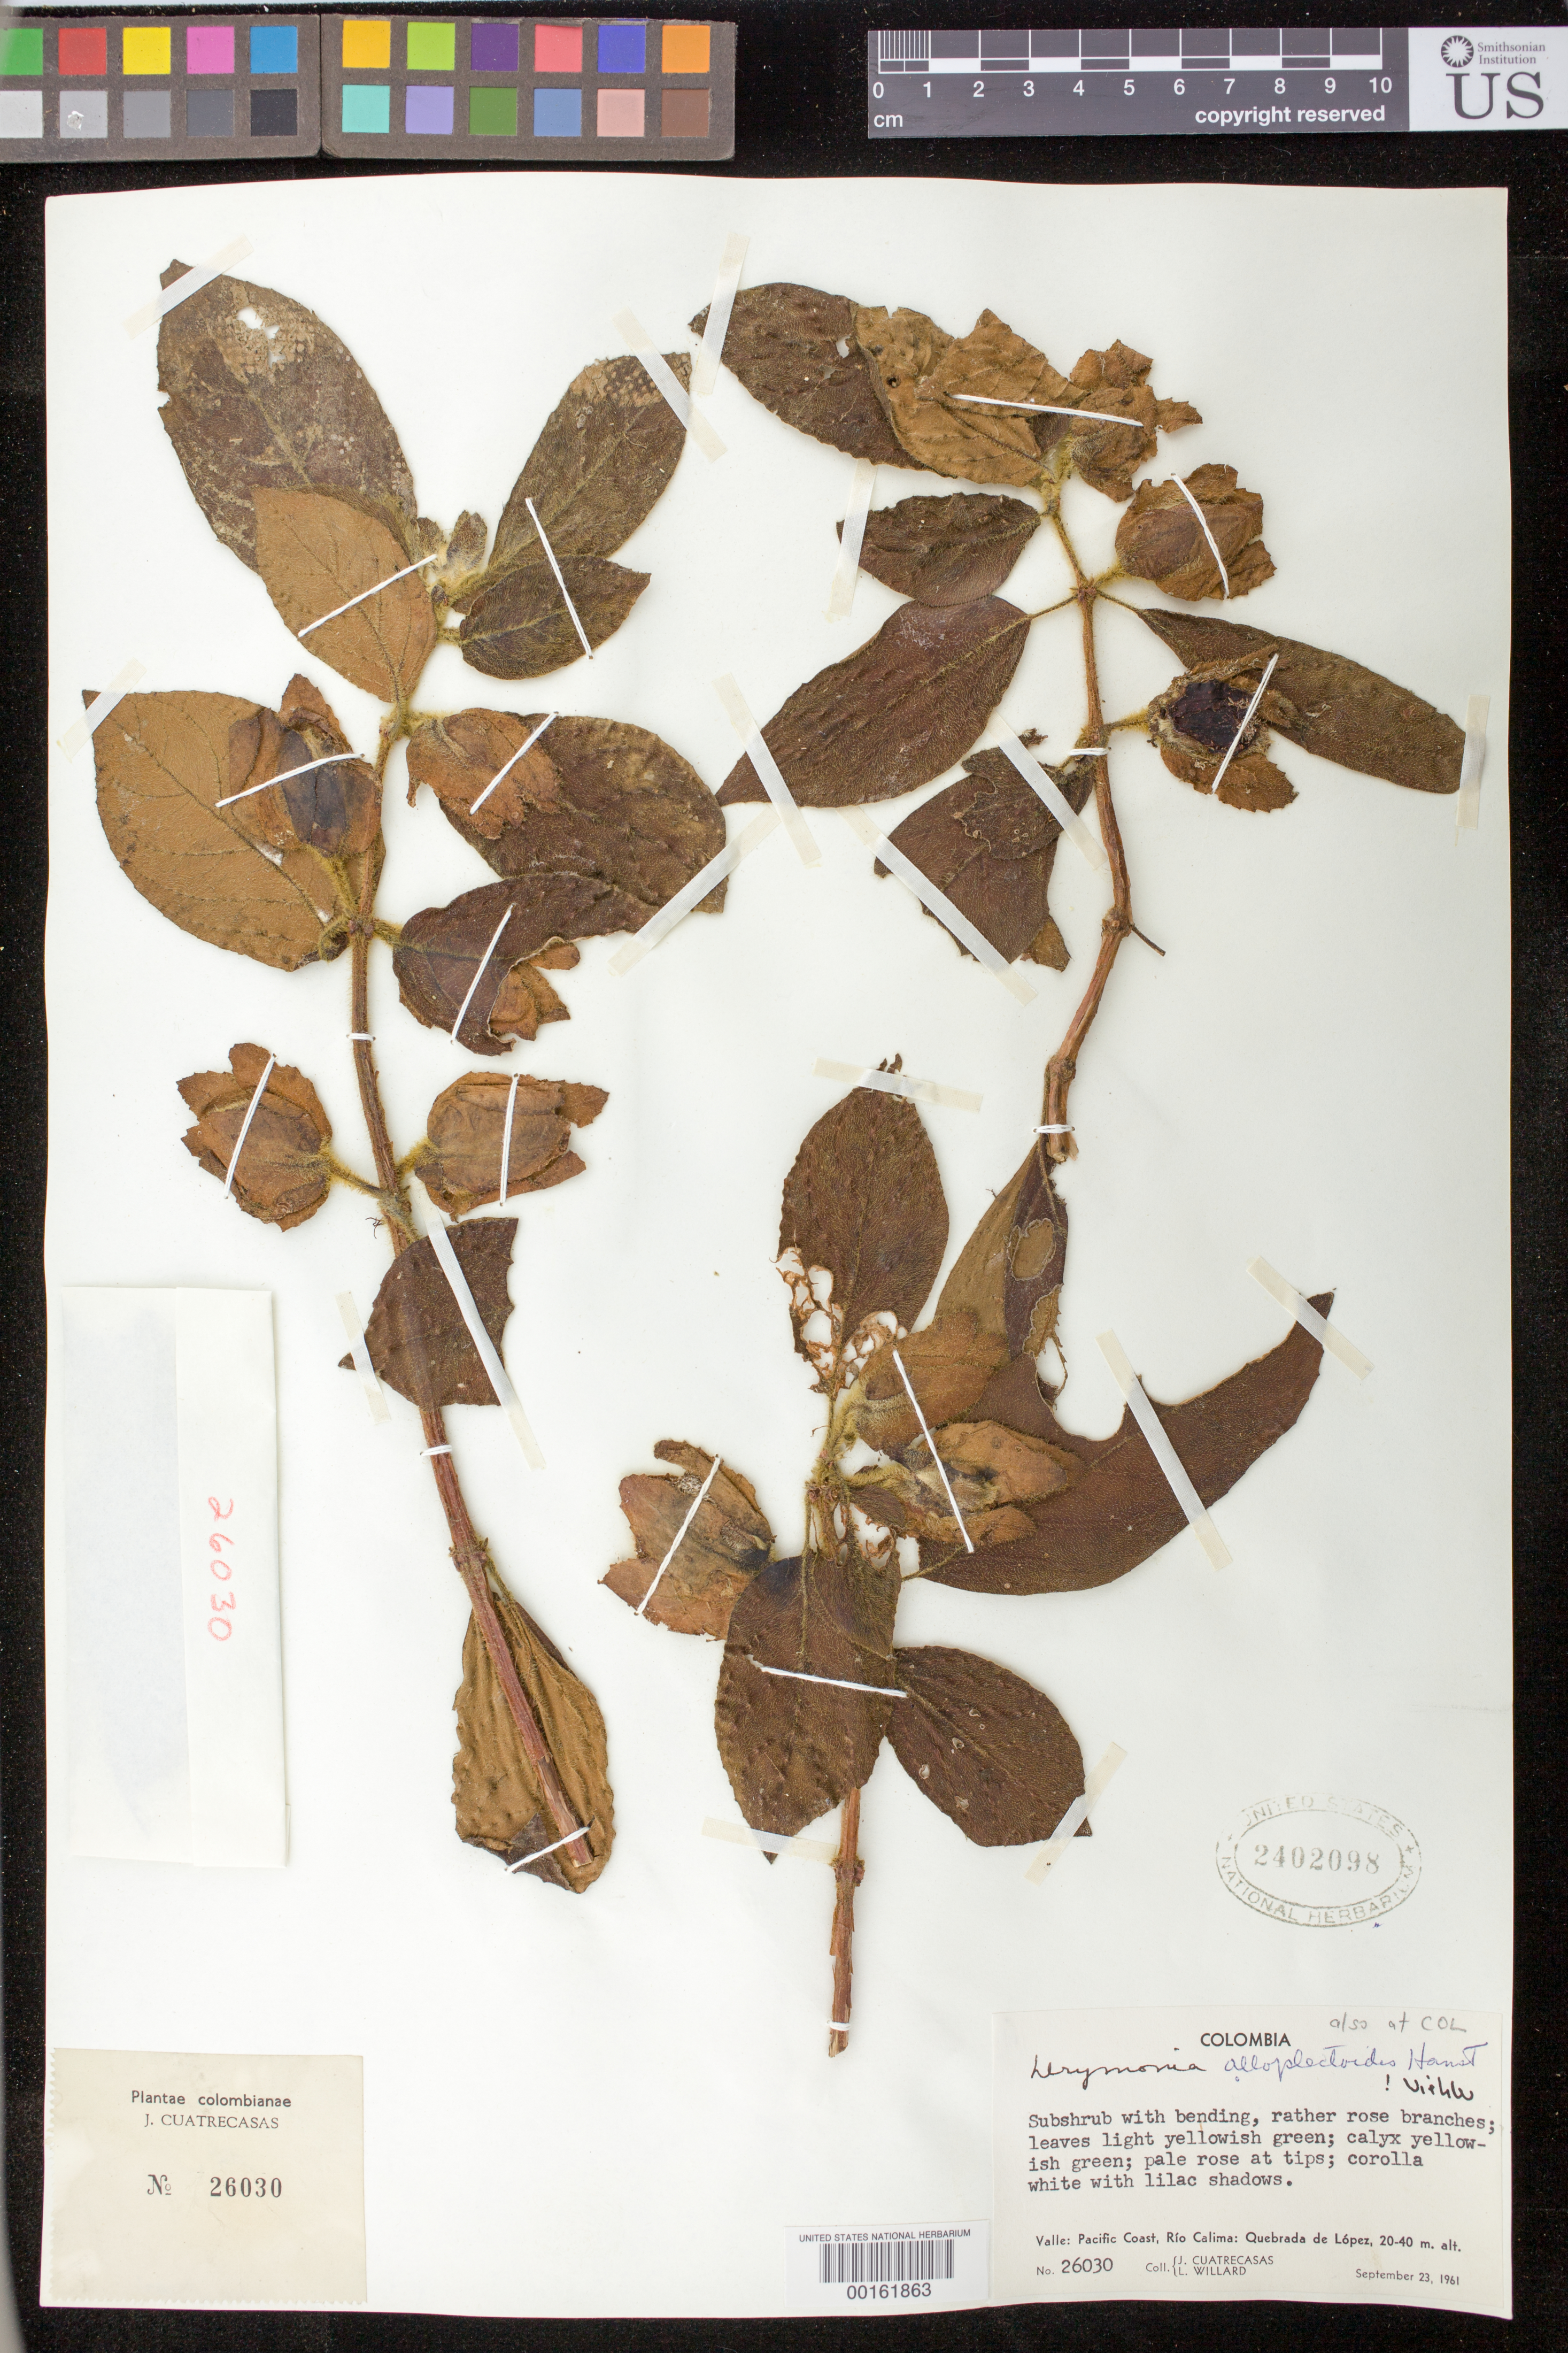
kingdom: Plantae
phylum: Tracheophyta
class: Magnoliopsida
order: Lamiales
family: Gesneriaceae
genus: Drymonia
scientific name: Drymonia alloplectoides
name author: Hanst.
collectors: J. Cuatrecasas & L. Willard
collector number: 26030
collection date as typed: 23 Sep 1961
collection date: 1961-09-23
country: Colombia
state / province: Valle del Cauca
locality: Pacific coast, Rio Calima, Quebrada de Lopez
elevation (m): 20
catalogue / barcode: US 2402098